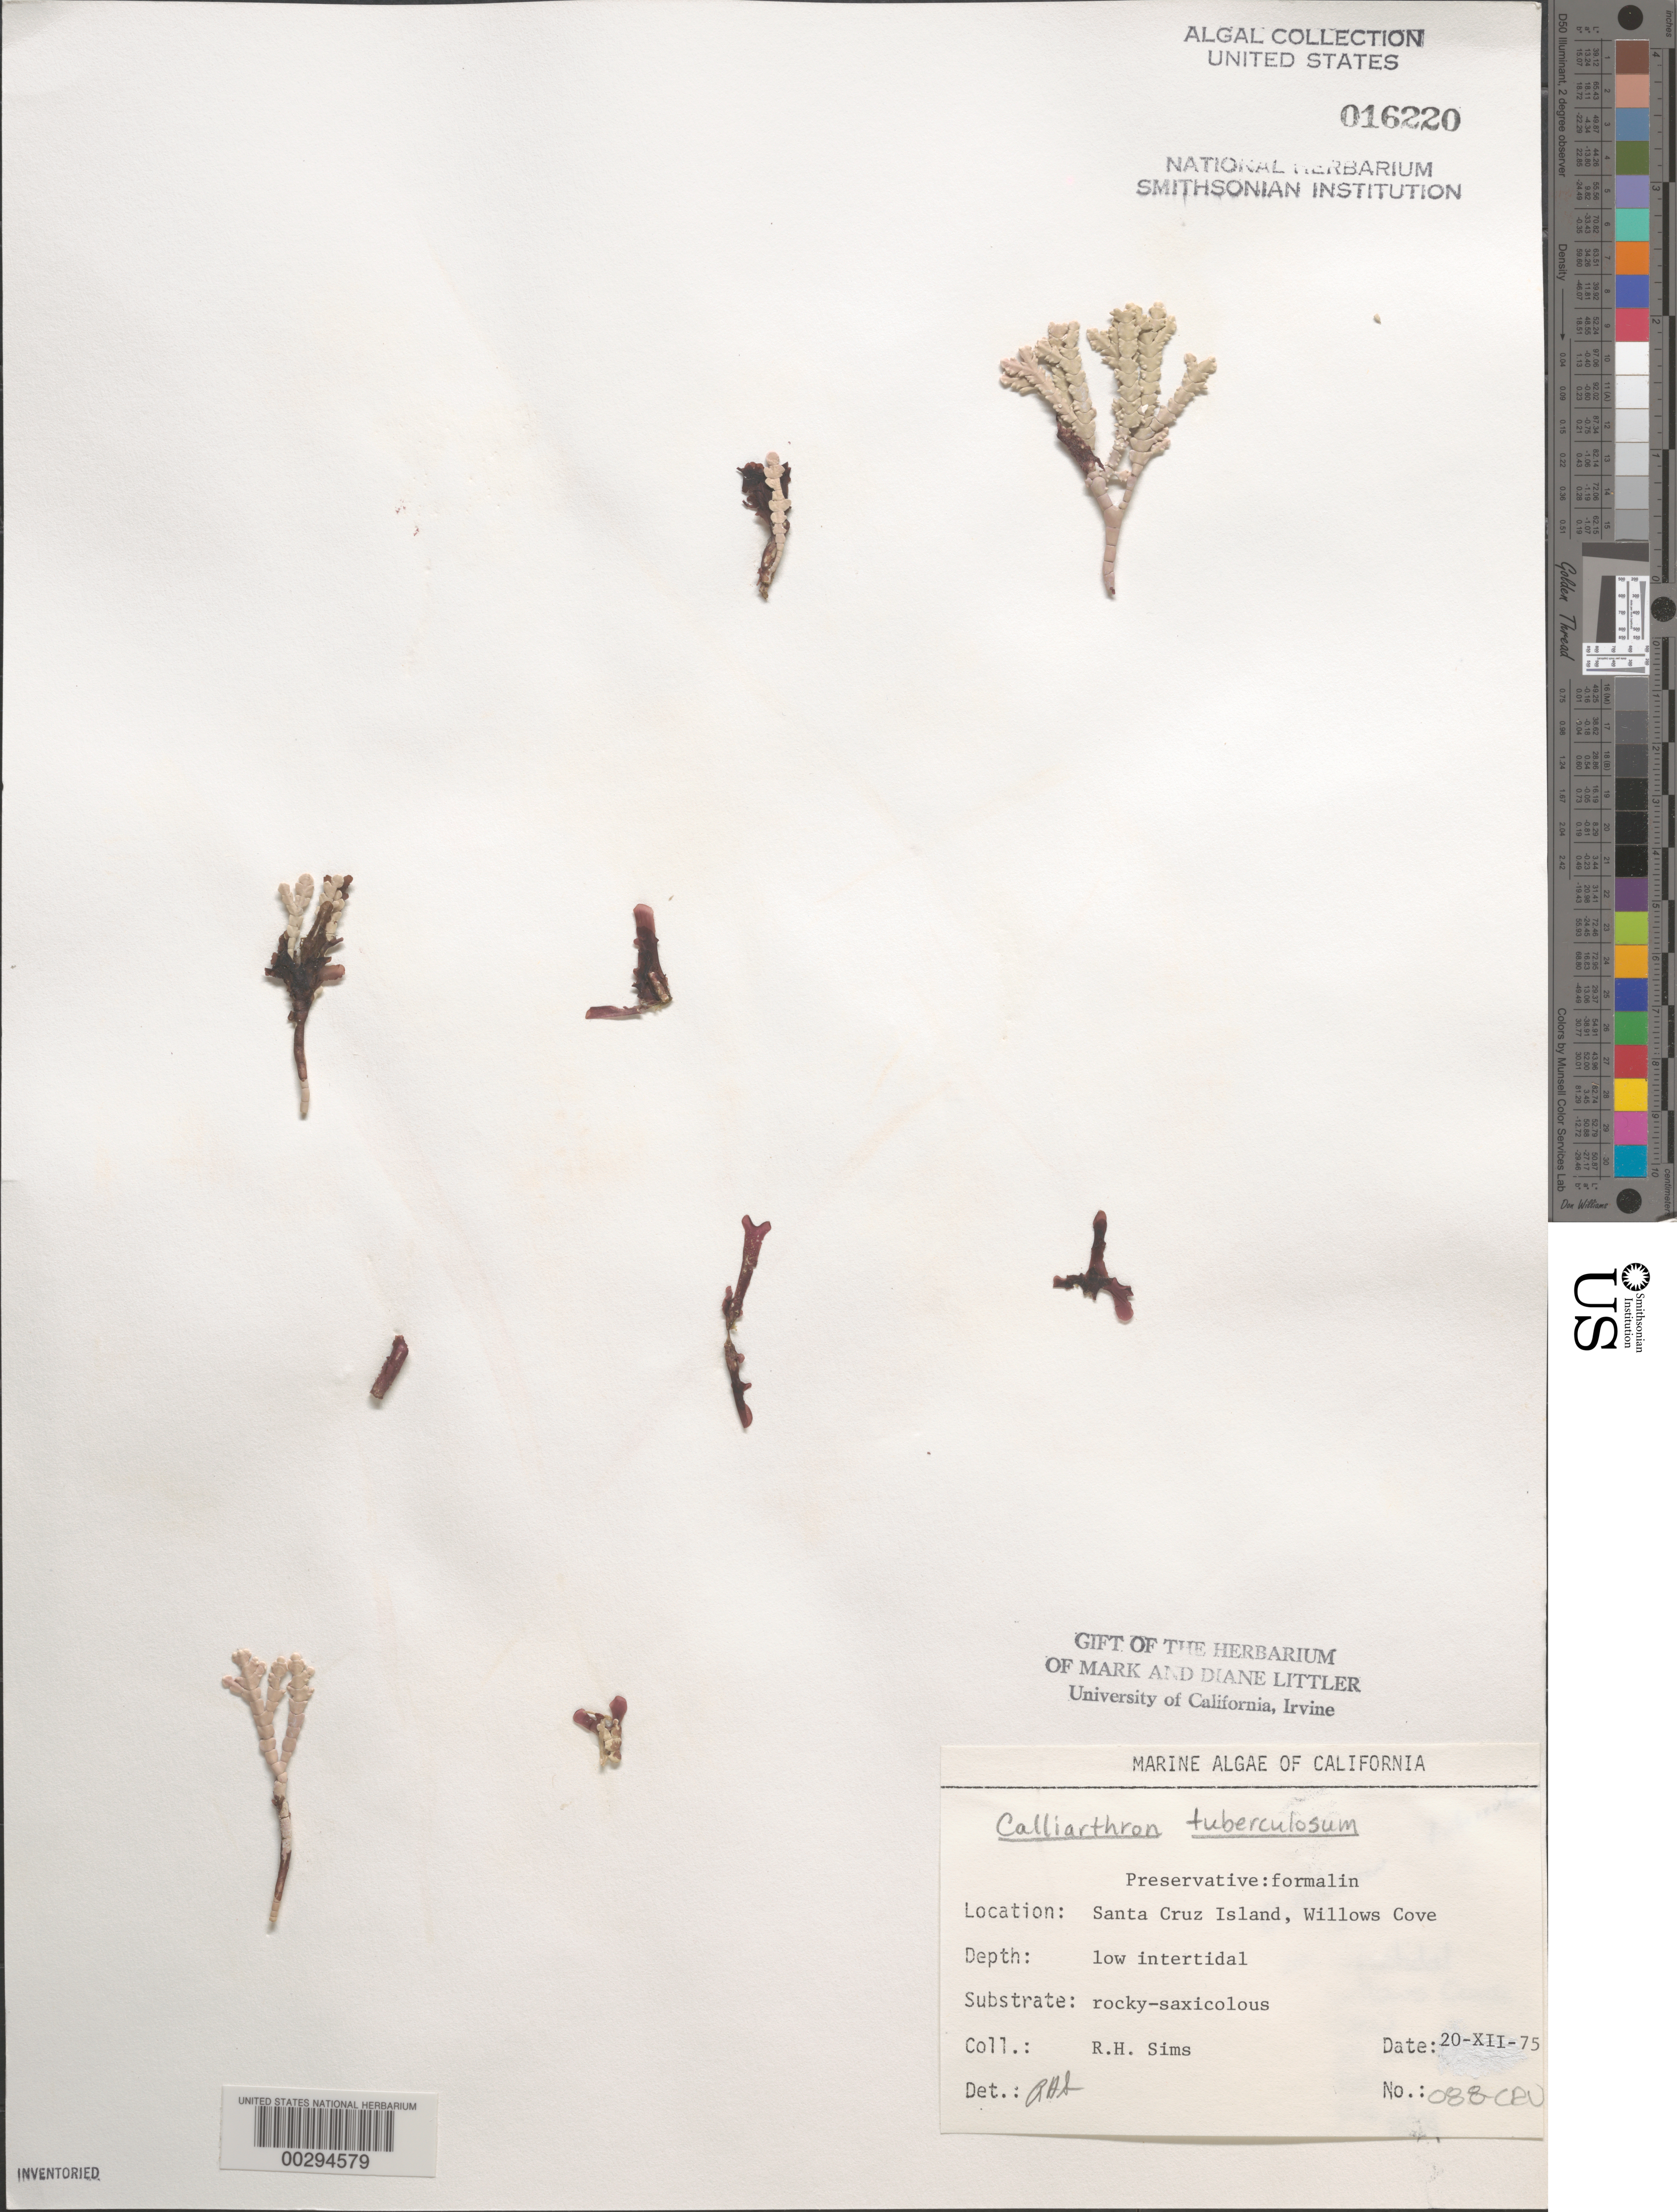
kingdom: Plantae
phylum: Rhodophyta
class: Florideophyceae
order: Corallinales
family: Corallinaceae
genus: Calliarthron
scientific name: Calliarthron tuberculosum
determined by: Sims, Robert H.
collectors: R. H. Sims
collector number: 088-cru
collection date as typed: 20 Dec 1975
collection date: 1975-12-20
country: United States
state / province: California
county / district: Santa Barbara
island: Santa Cruz Island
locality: Willows Cove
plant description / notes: BLM-SOCALBIGHT Rocky Intertidal Survey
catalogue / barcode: US 16220